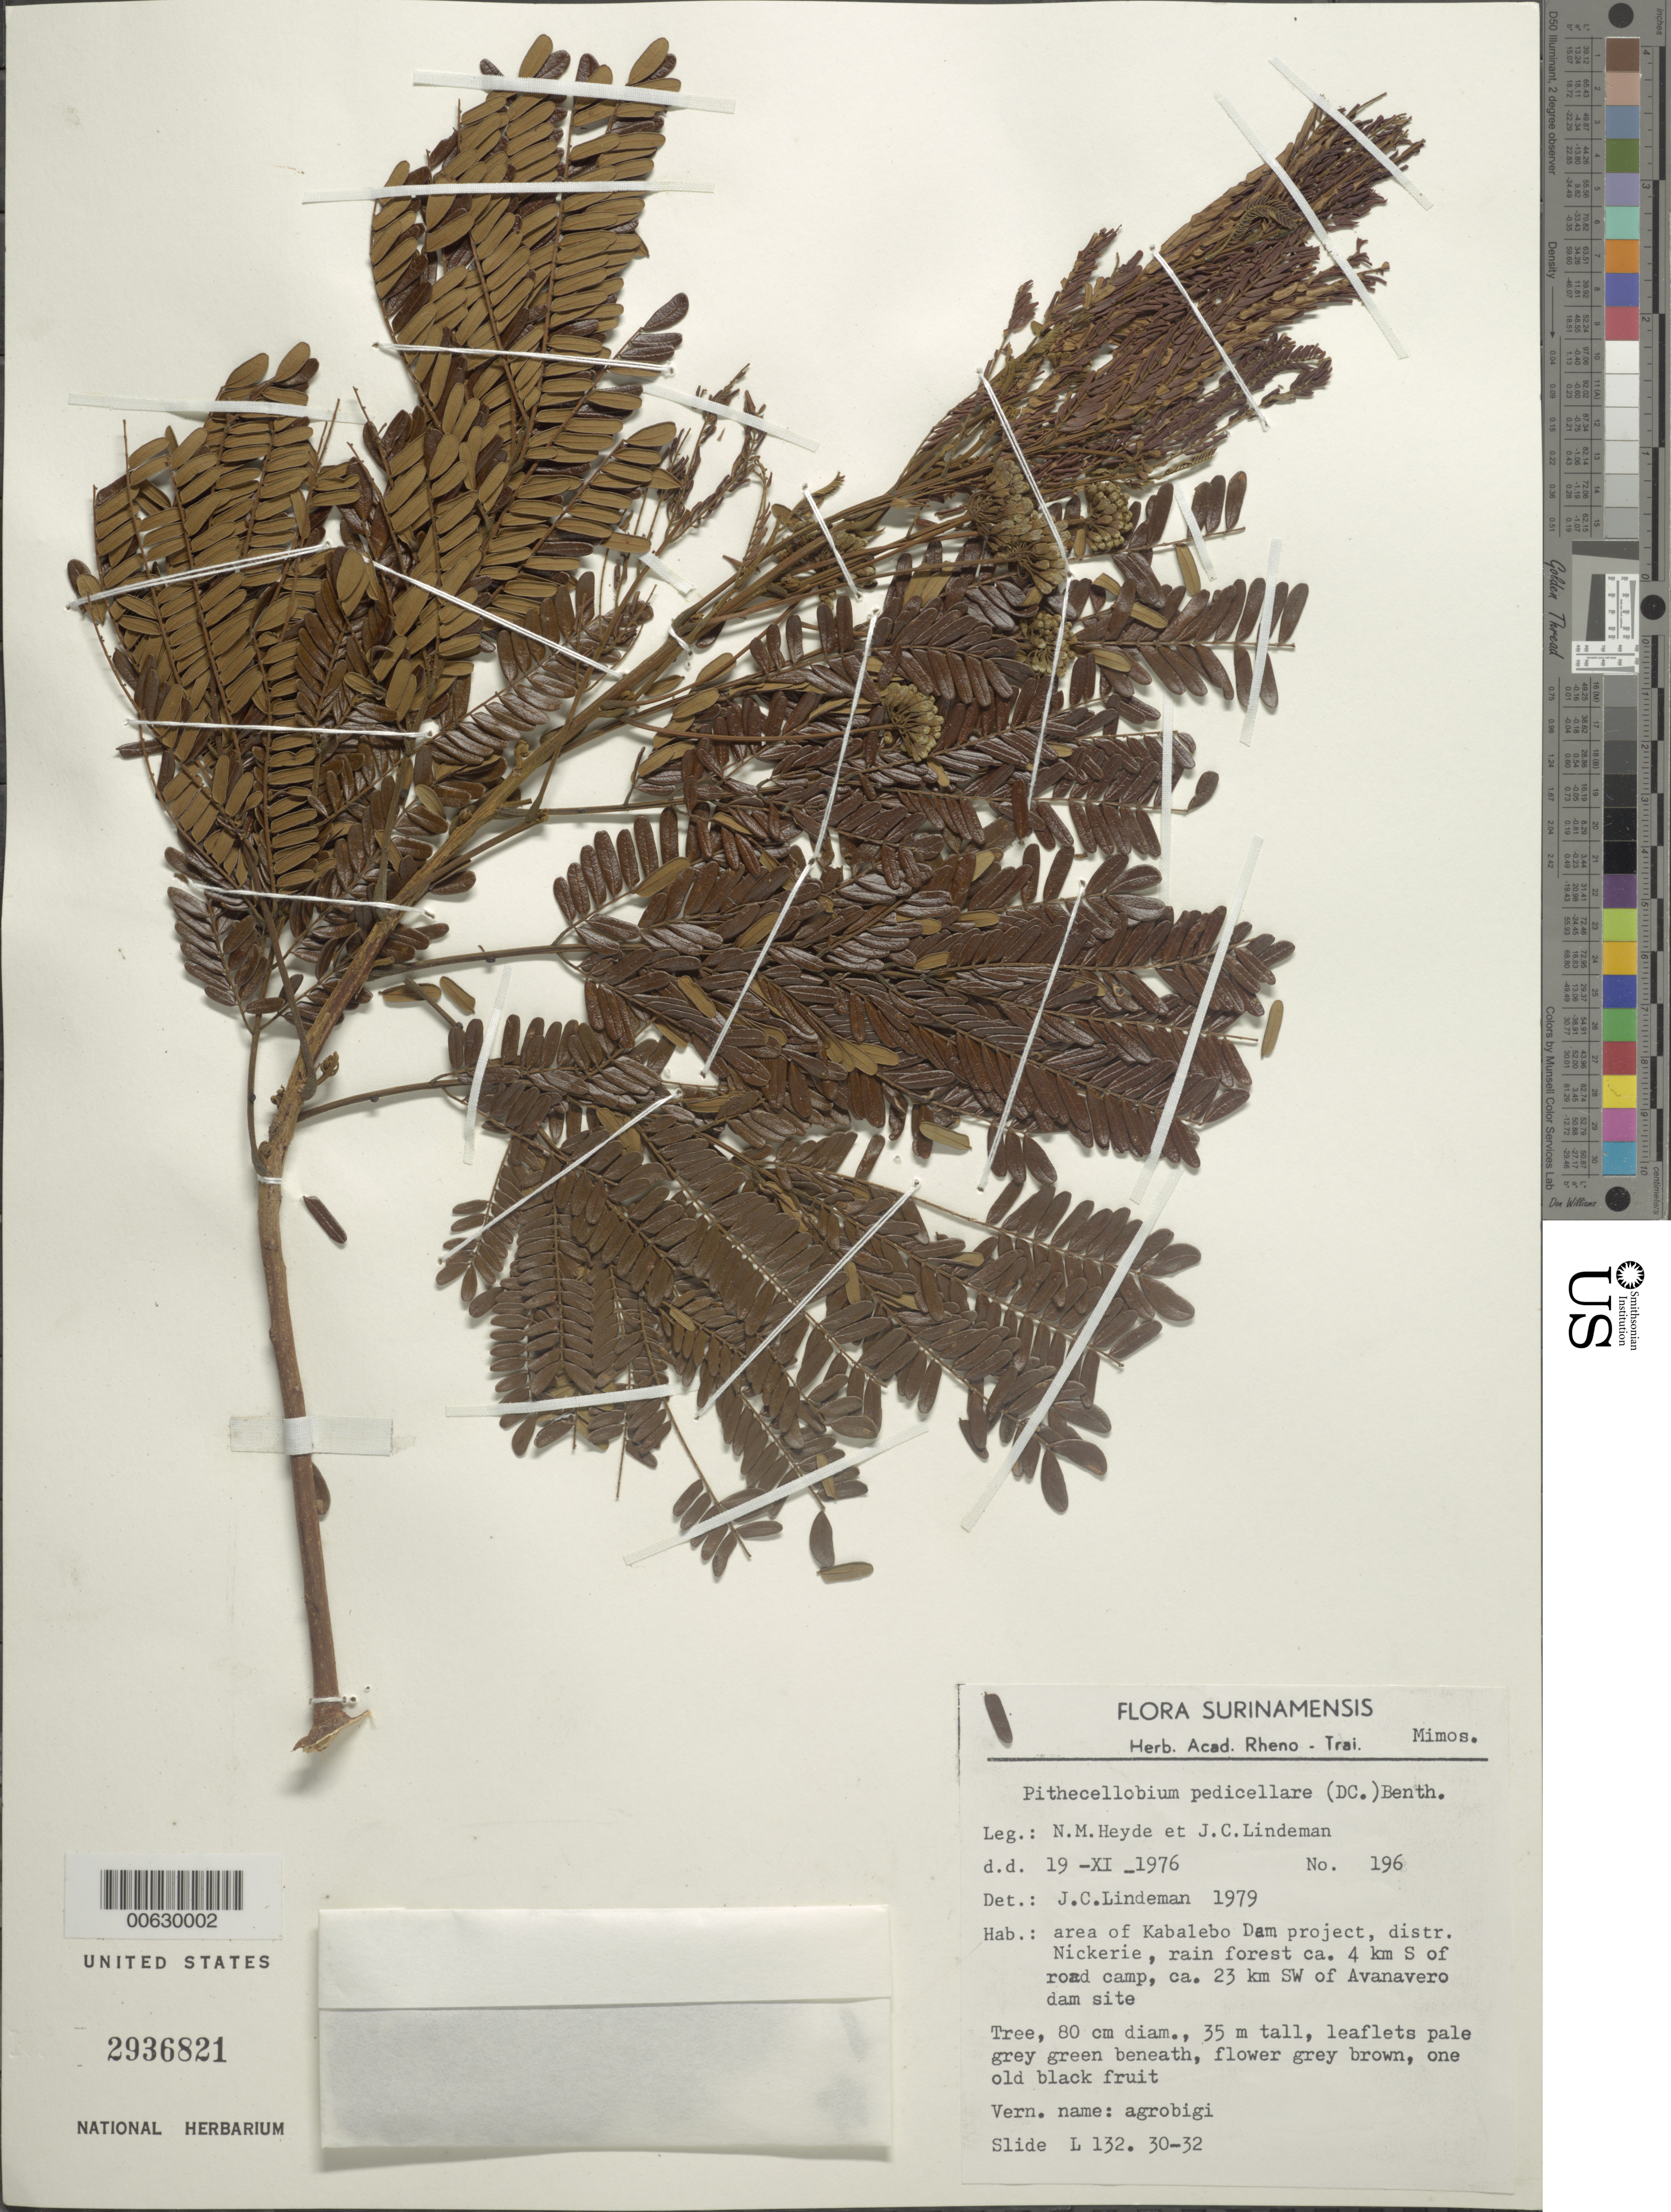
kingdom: Plantae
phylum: Tracheophyta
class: Magnoliopsida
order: Fabales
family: Fabaceae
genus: Hydrochorea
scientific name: Hydrochorea pedicellaris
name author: (DC.) M.V.B. Soares et al.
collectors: N. M. Heyde & J. C. Lindeman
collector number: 196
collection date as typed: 19-Nov-76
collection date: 1976-11-19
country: Suriname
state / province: Nickerie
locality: Kabalebo Dam project, 23 km SW of Avanavero dam site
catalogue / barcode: US 2936821